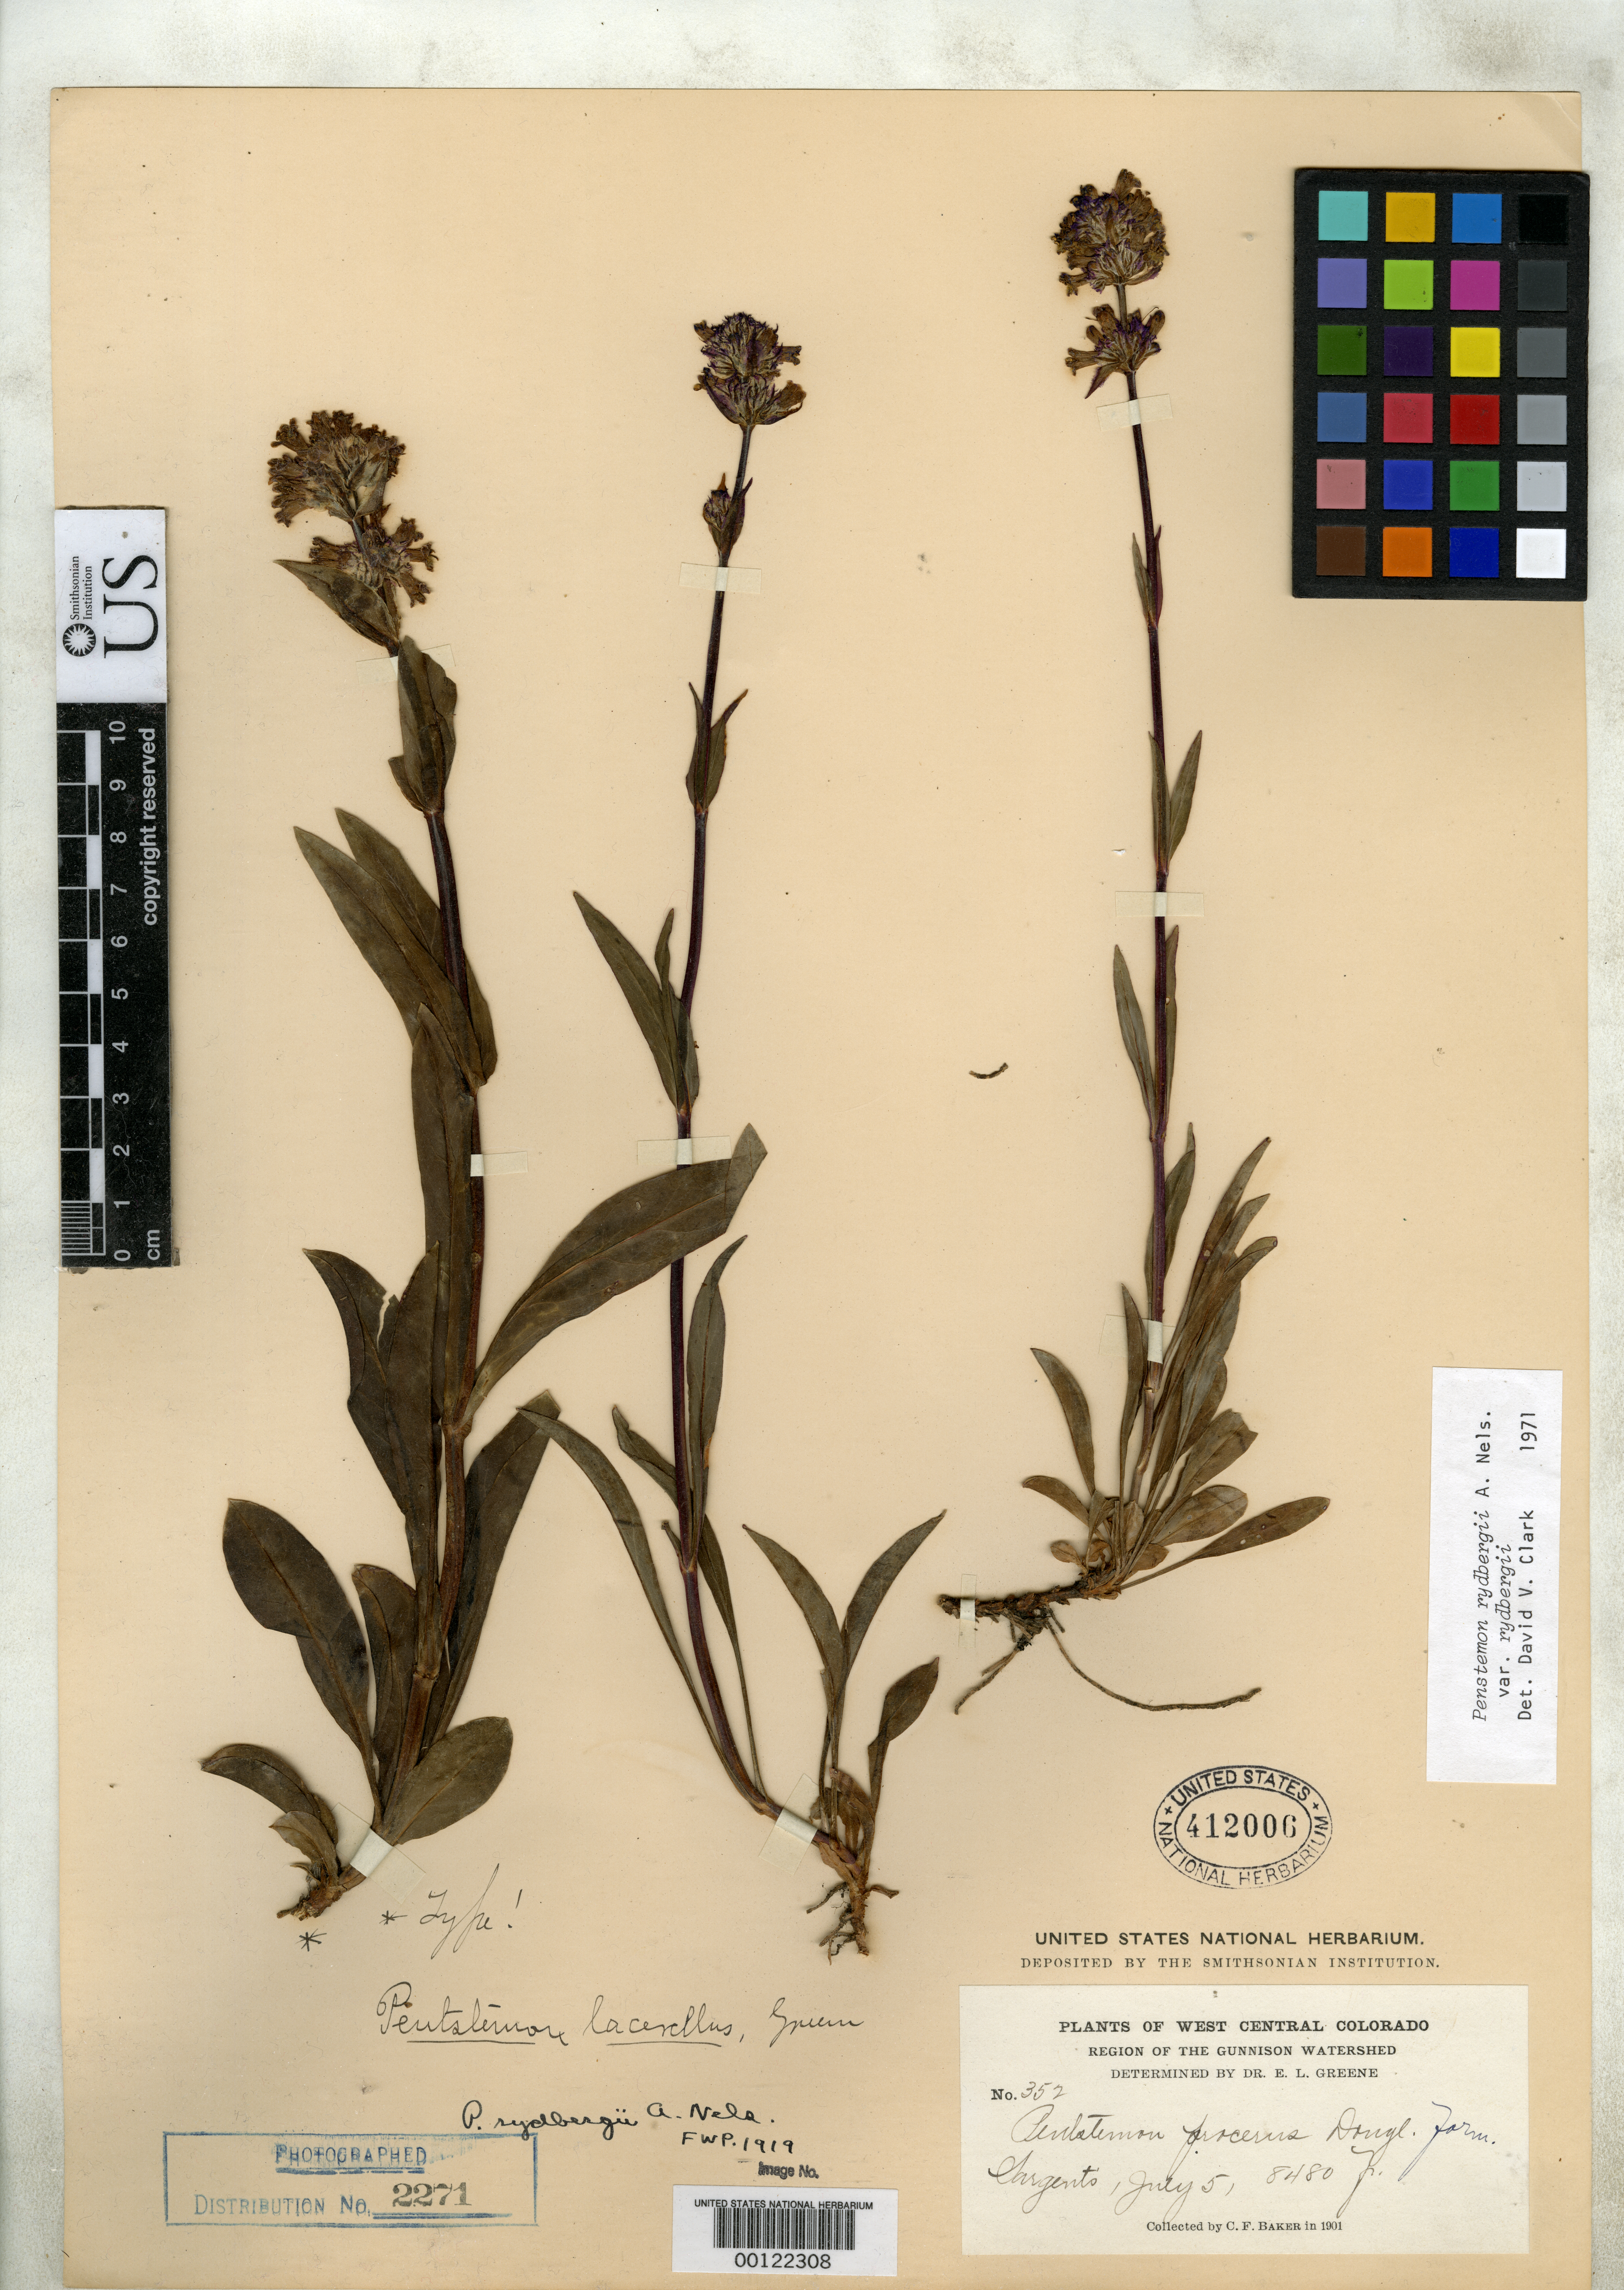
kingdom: Plantae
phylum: Tracheophyta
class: Magnoliopsida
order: Lamiales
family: Plantaginaceae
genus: Penstemon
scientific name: Penstemon lacerellus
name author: Greene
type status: Holotype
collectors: C. F. Baker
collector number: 352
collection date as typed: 05 Jul 1901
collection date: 1901-07-05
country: United States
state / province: Colorado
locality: Sargents.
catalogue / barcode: US 412006